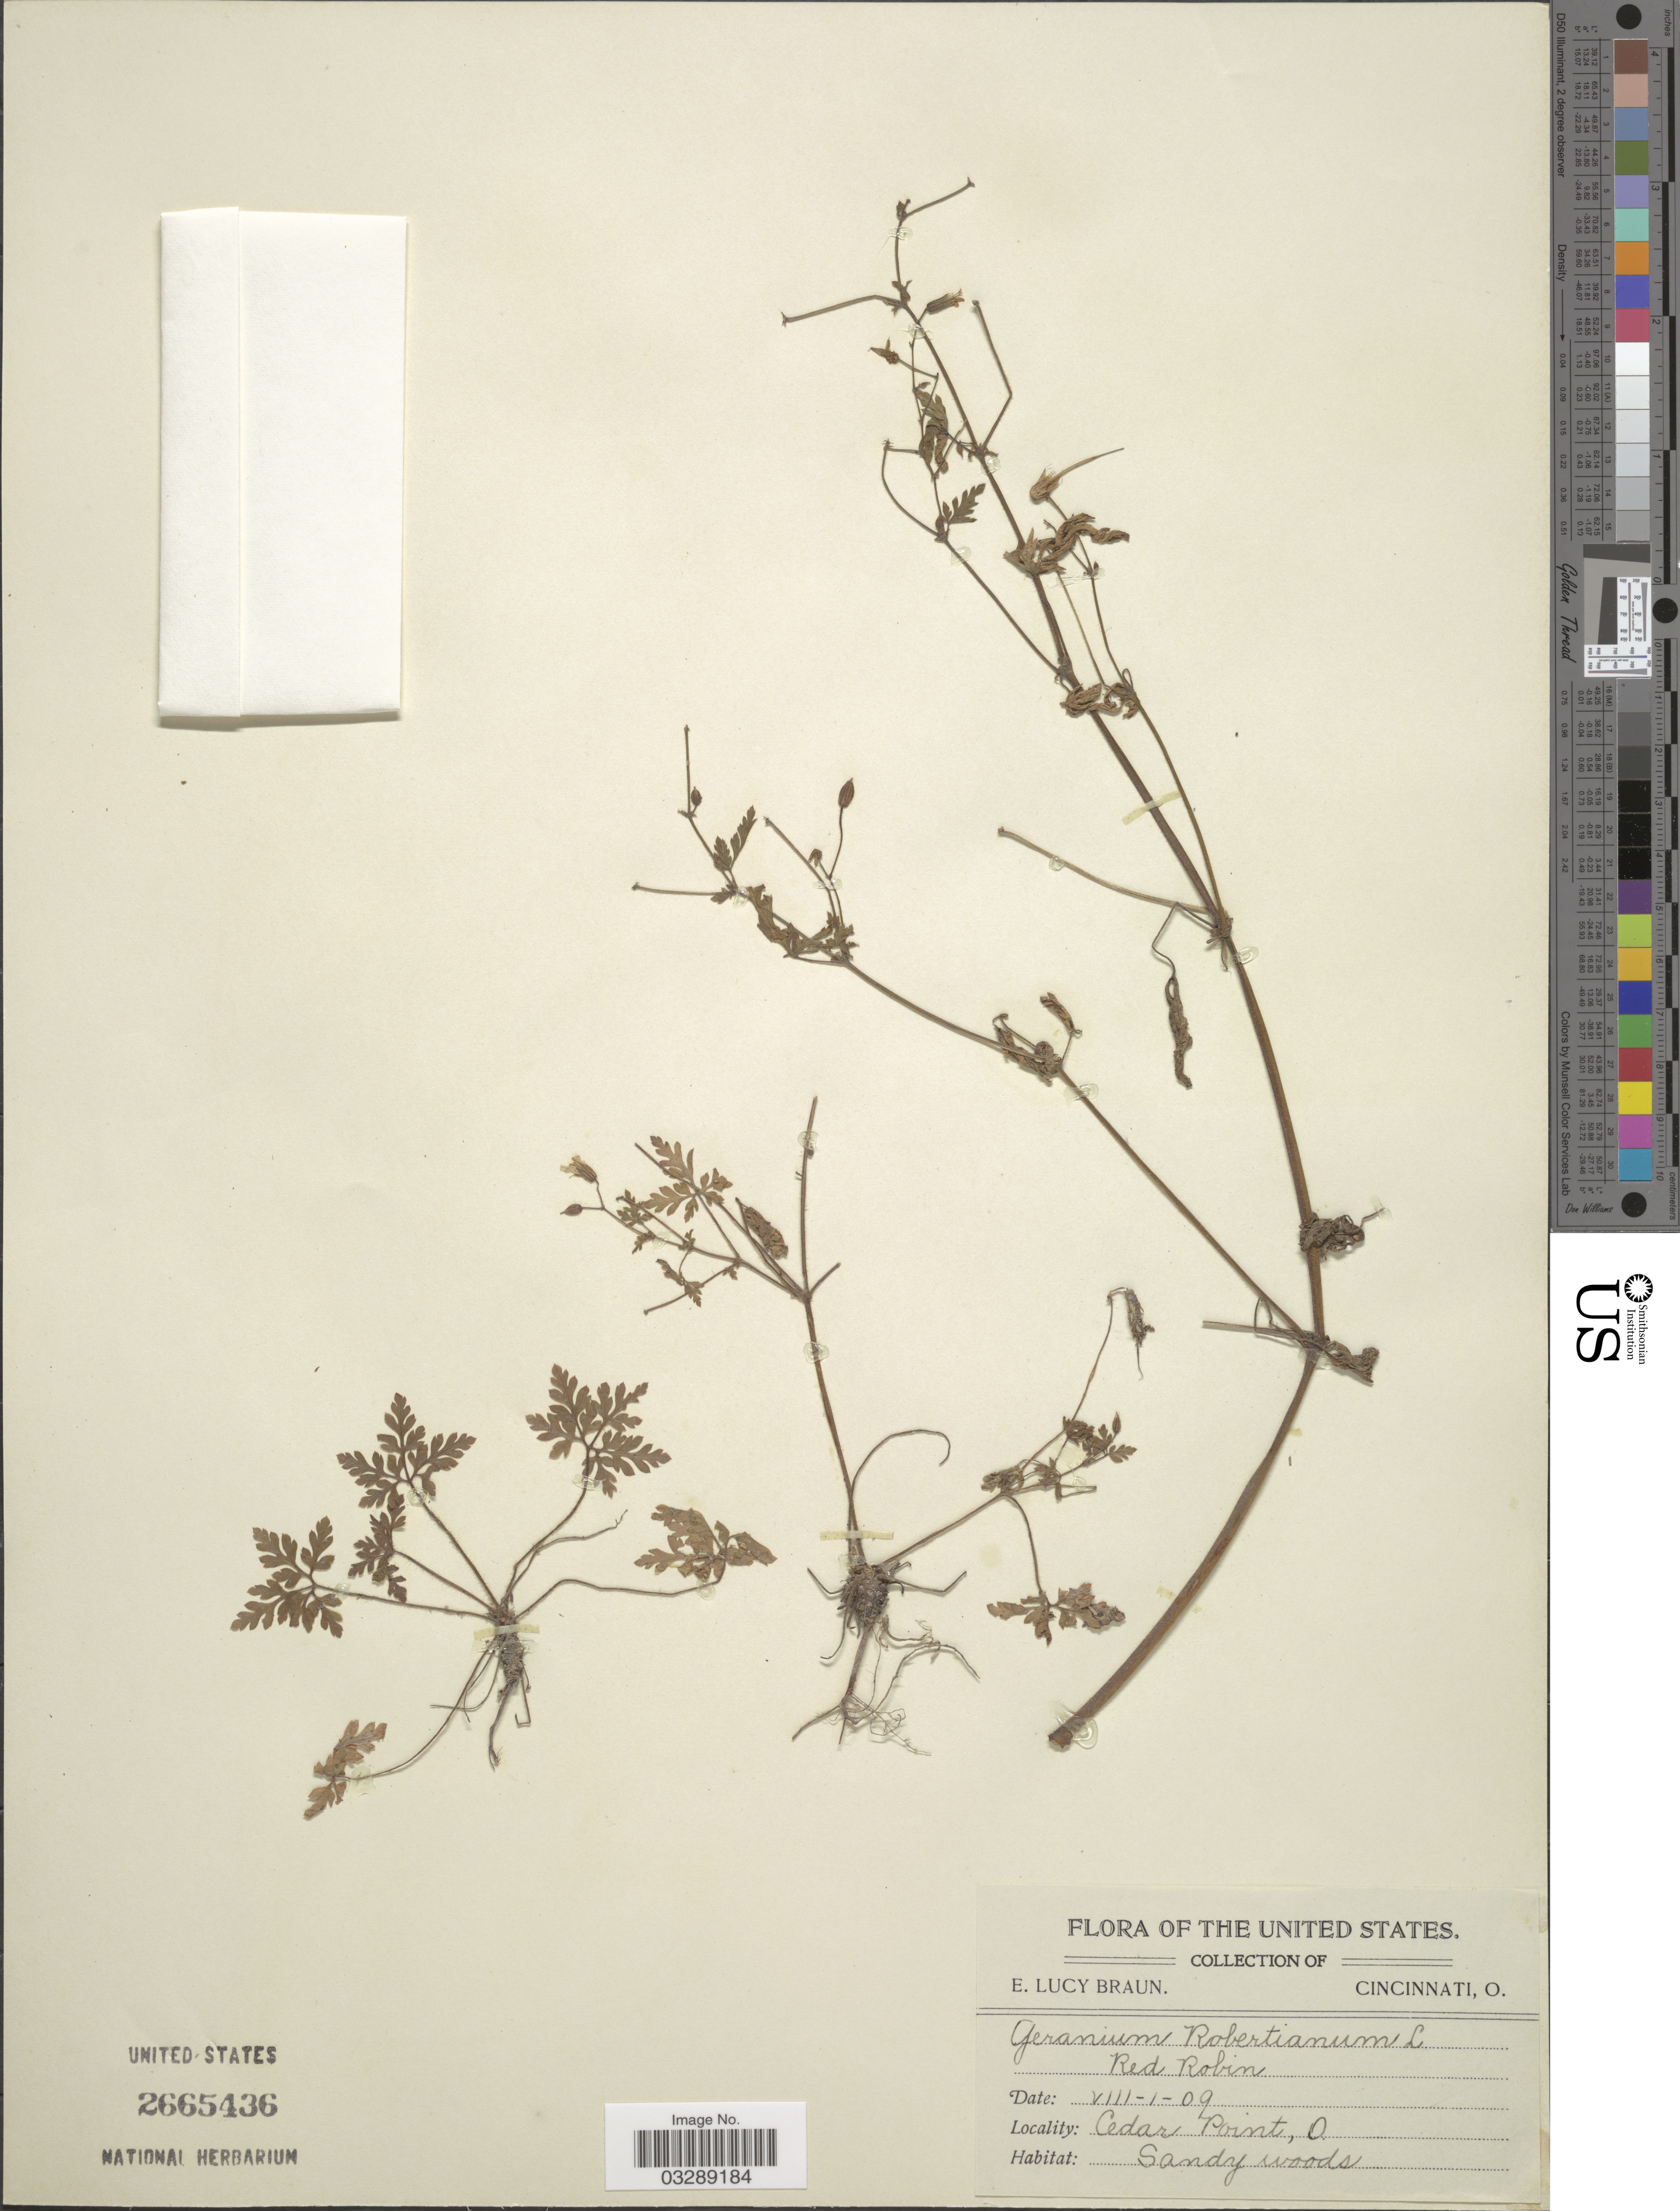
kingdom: Plantae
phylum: Tracheophyta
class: Magnoliopsida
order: Geraniales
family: Geraniaceae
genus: Geranium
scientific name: Geranium robertianum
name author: L.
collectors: E. L. Braun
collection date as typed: Transcribed d/m/y: 1/8/9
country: United States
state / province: Ohio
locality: Cedar Point, O.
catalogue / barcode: US 2665436